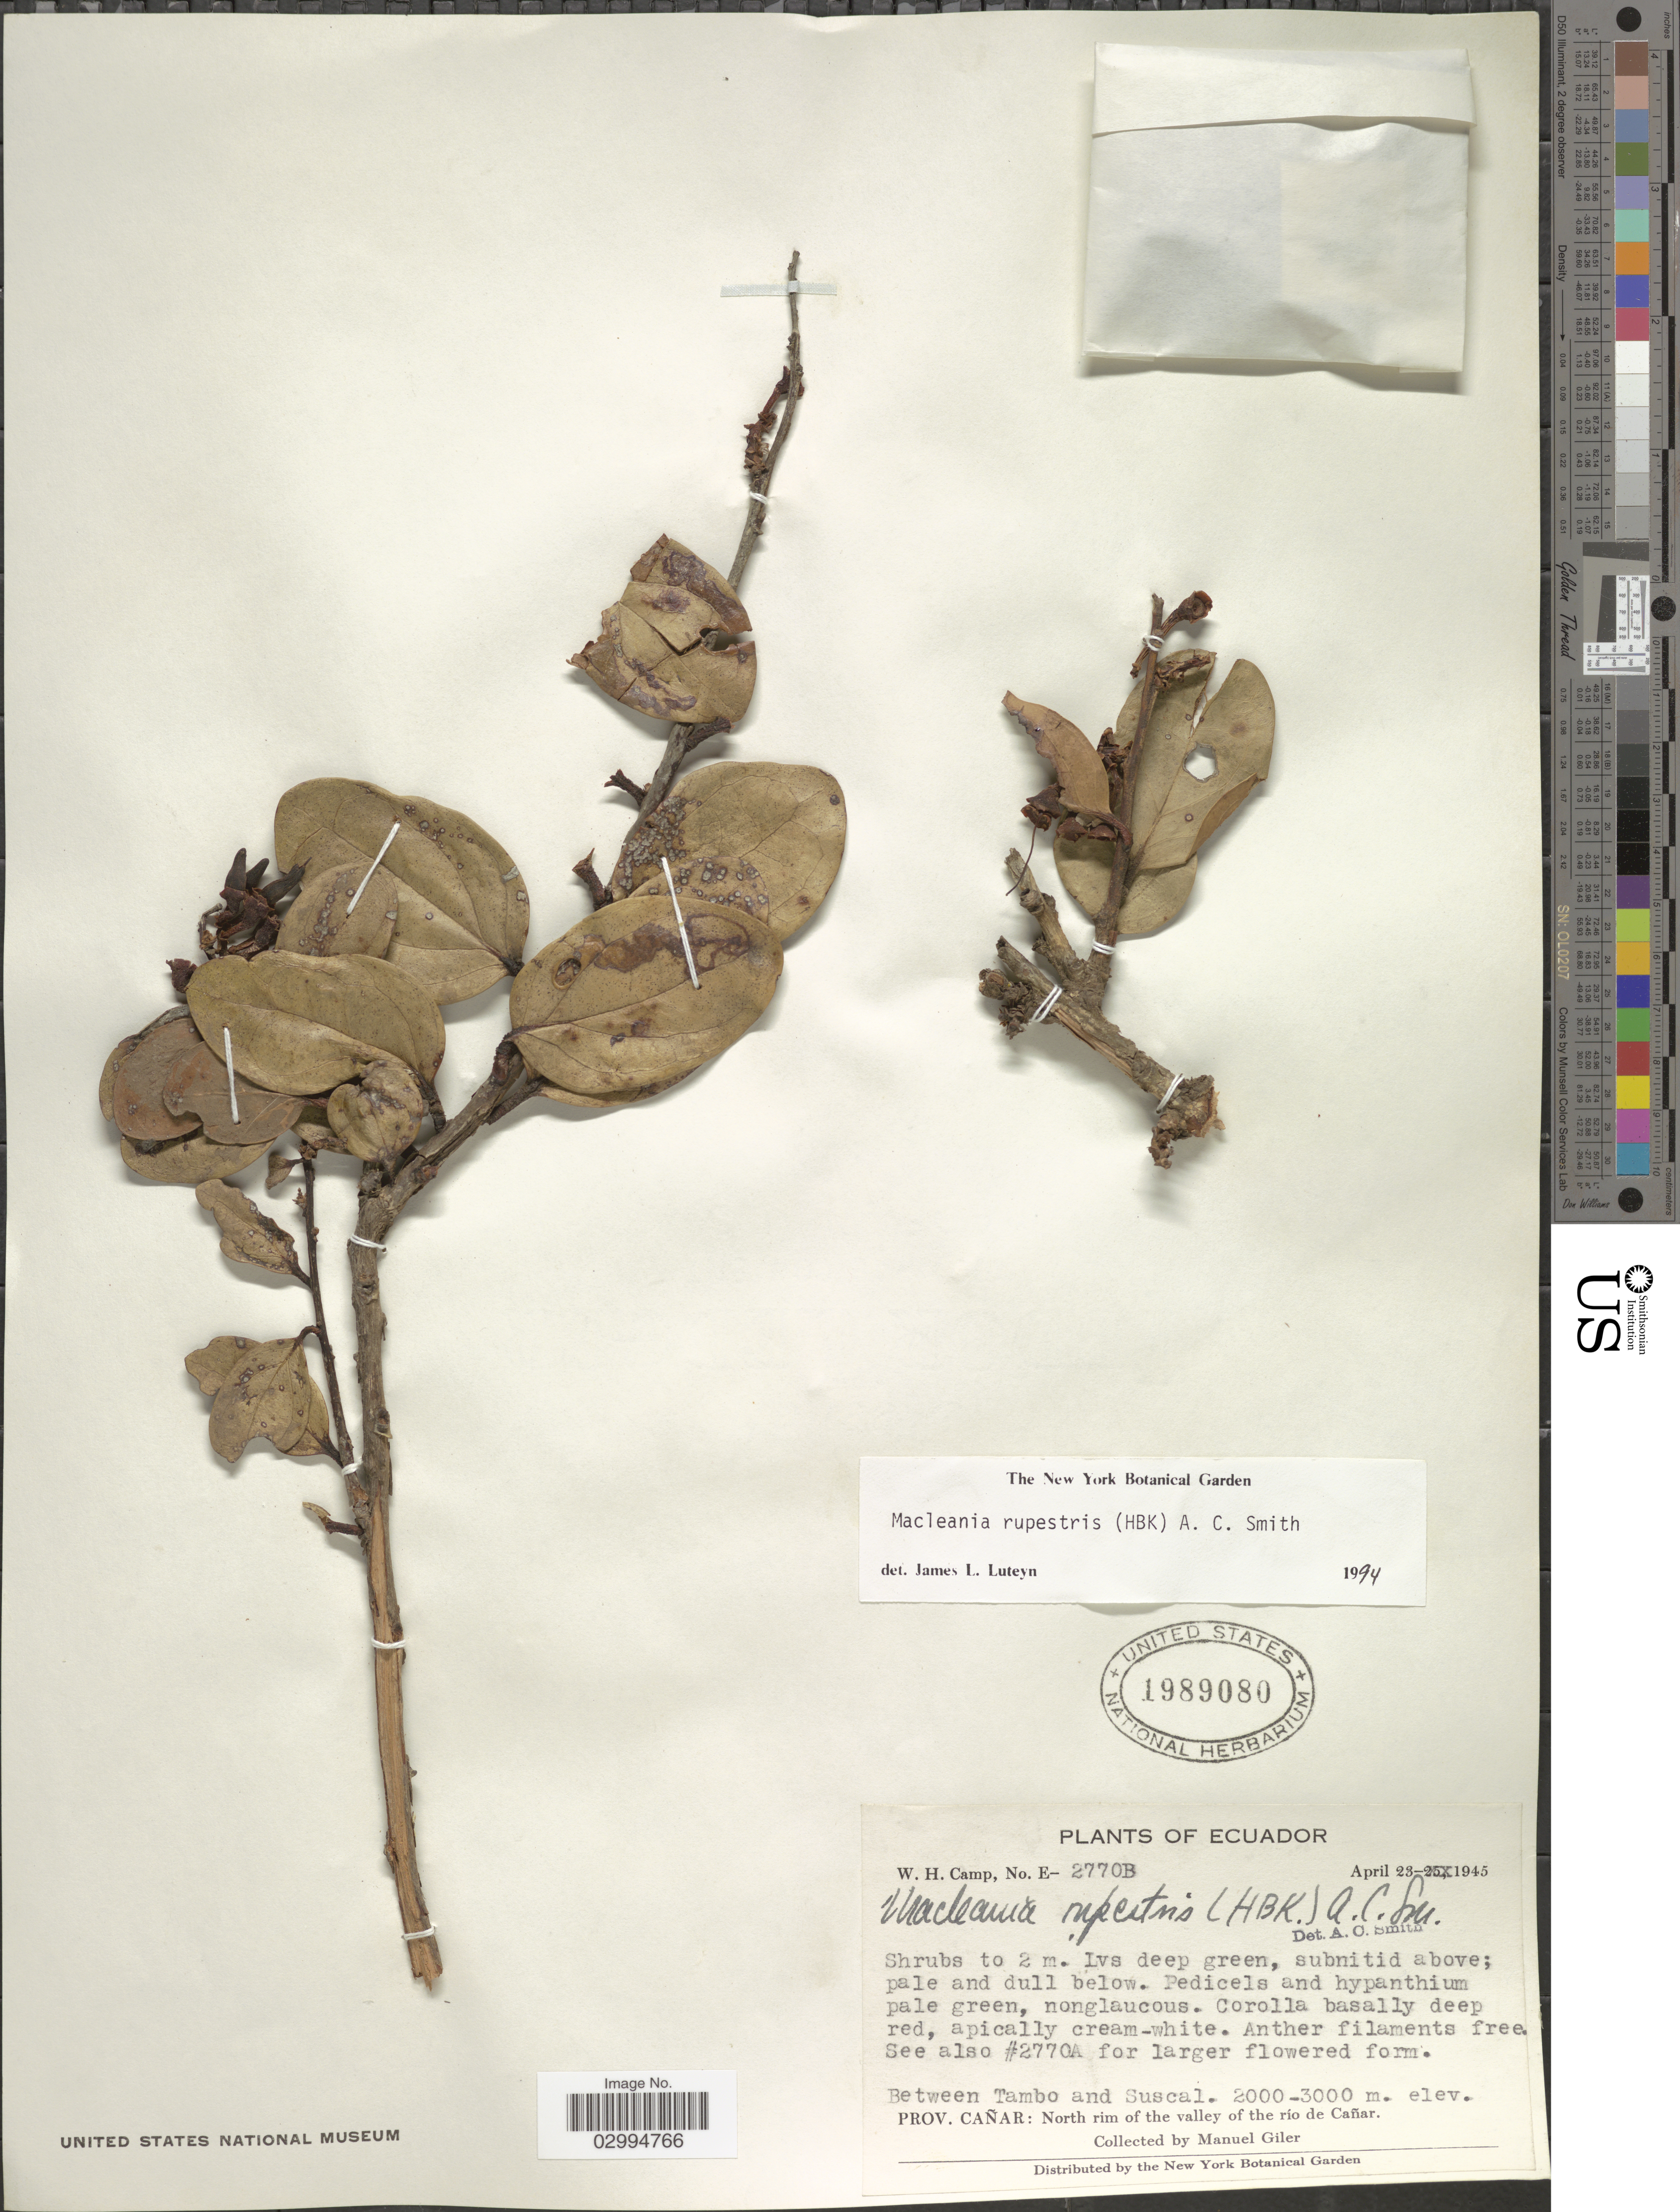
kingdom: Plantae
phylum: Tracheophyta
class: Magnoliopsida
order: Ericales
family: Ericaceae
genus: Macleania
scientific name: Macleania rupestris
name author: (Kunth) A.C. Sm.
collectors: W. H. Camp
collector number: E-2770B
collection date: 1945-04-23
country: Ecuador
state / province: Cañar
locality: Between Tambo and Suscal. North rim of the valley of the río de Cañar.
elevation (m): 2000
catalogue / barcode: US 1989080